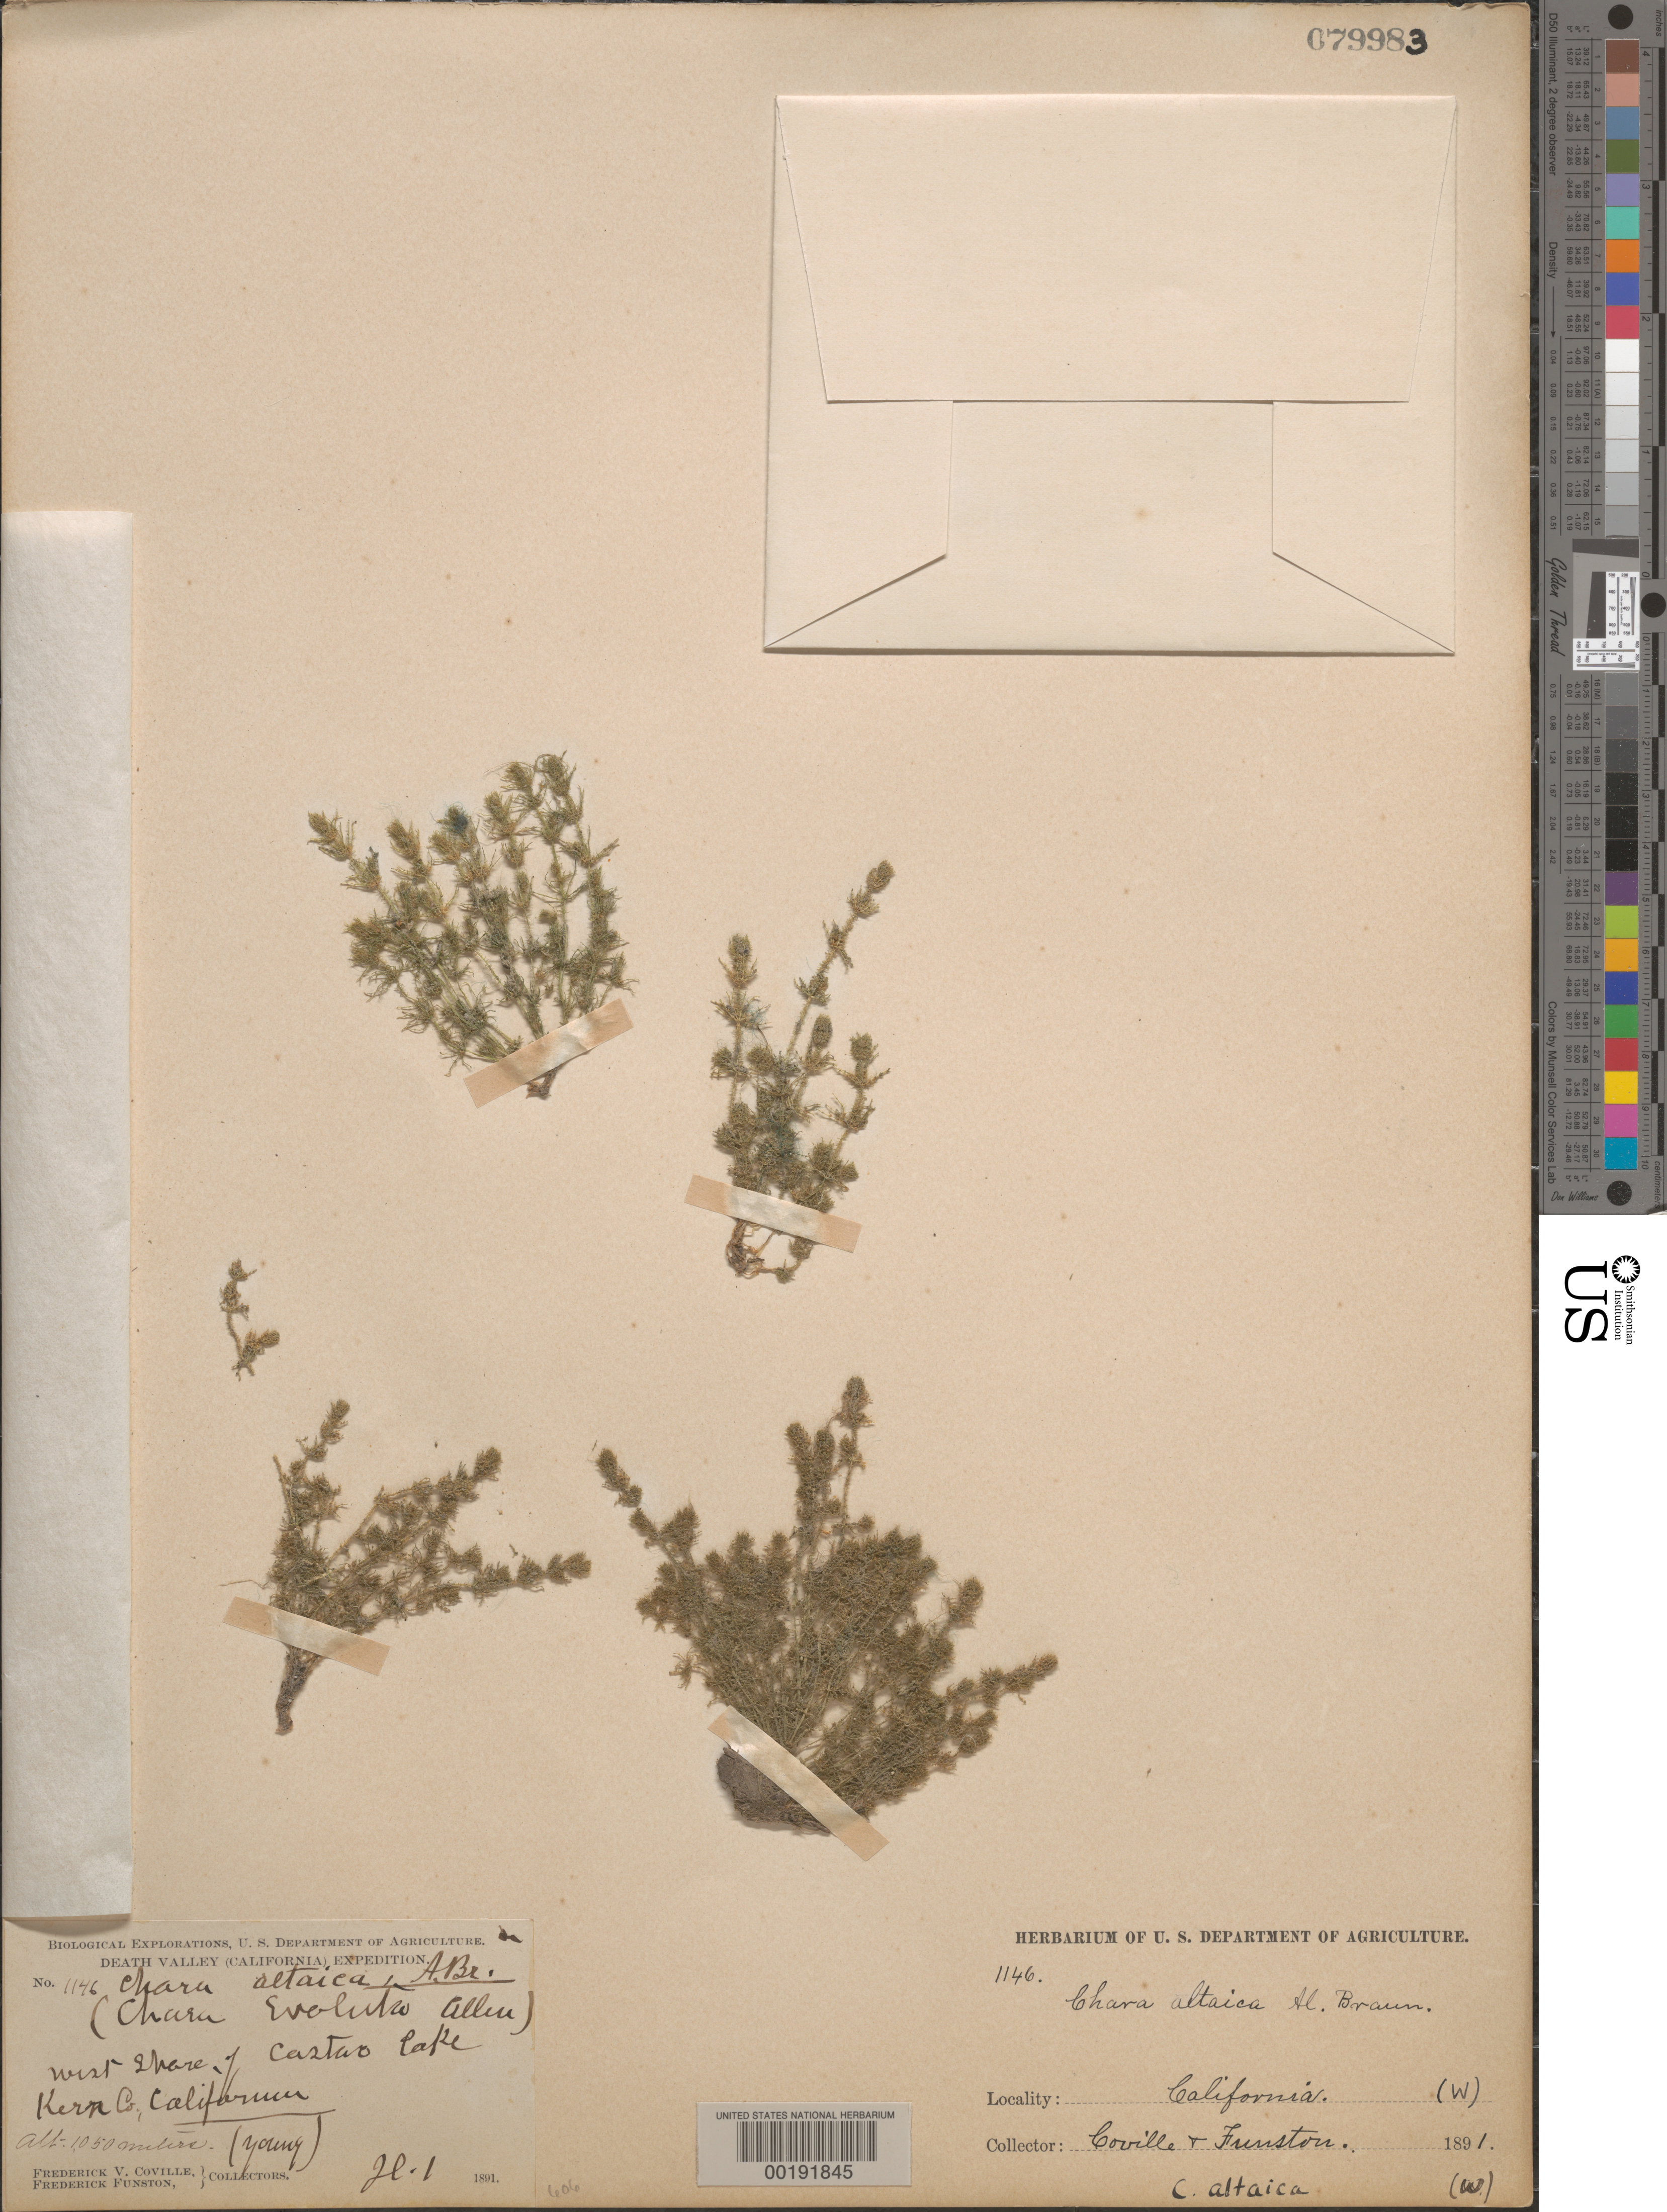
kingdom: Plantae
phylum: Charophyta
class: Charophyceae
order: Charales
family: Characeae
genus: Chara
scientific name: Chara altaica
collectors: F. V. Coville & F. Funston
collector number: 1146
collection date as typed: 01 Jul 1891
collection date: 1891-07-01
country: United States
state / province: California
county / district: Kern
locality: Castao Lake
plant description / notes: Death Valley (California) Expedition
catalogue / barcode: US 79983